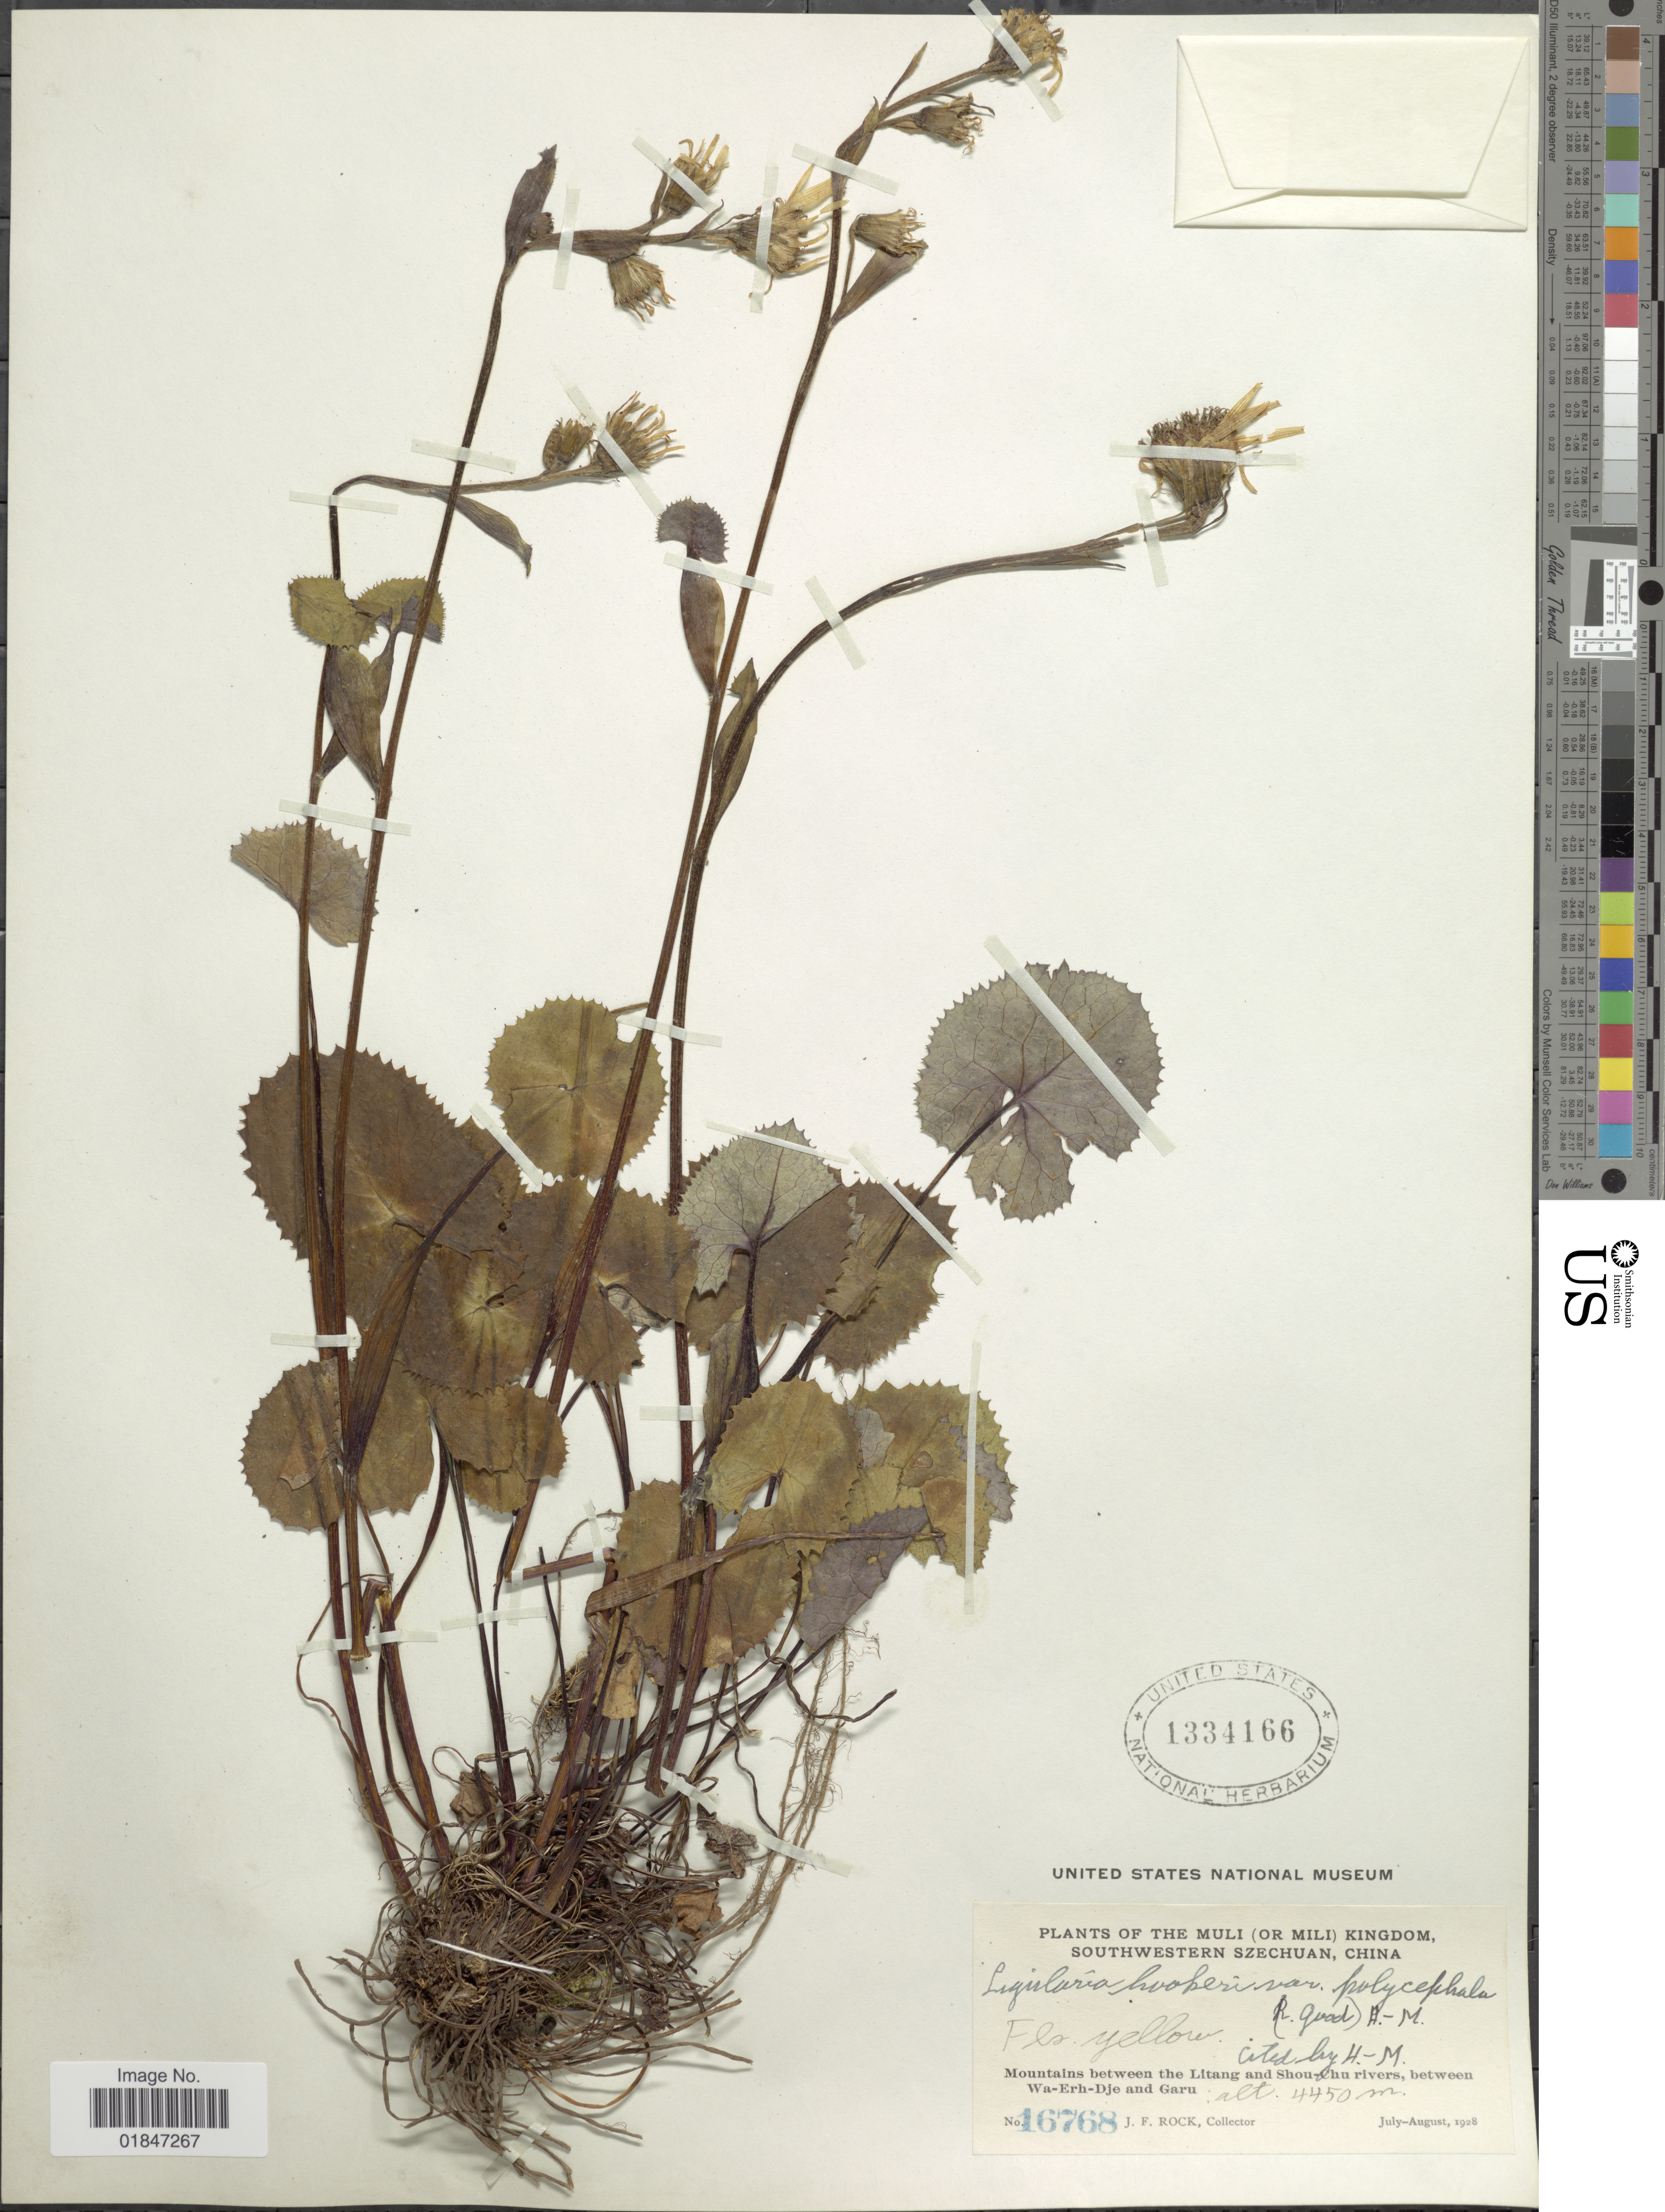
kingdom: Plantae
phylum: Tracheophyta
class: Magnoliopsida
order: Asterales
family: Asteraceae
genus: Ligularia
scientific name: Ligularia hookeri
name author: (C.B. Clarke) Hand.-Mazz.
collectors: J. Rock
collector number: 16768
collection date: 1928-07/1928-08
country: China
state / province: Sichuan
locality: The Muli (or Mili) Kingdom, Southwestern Szechuan, China, Mountains between the Litang and Sgou-hu rivers, between Wa-Erh-Dje and Garu.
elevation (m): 4450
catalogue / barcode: US 1334166